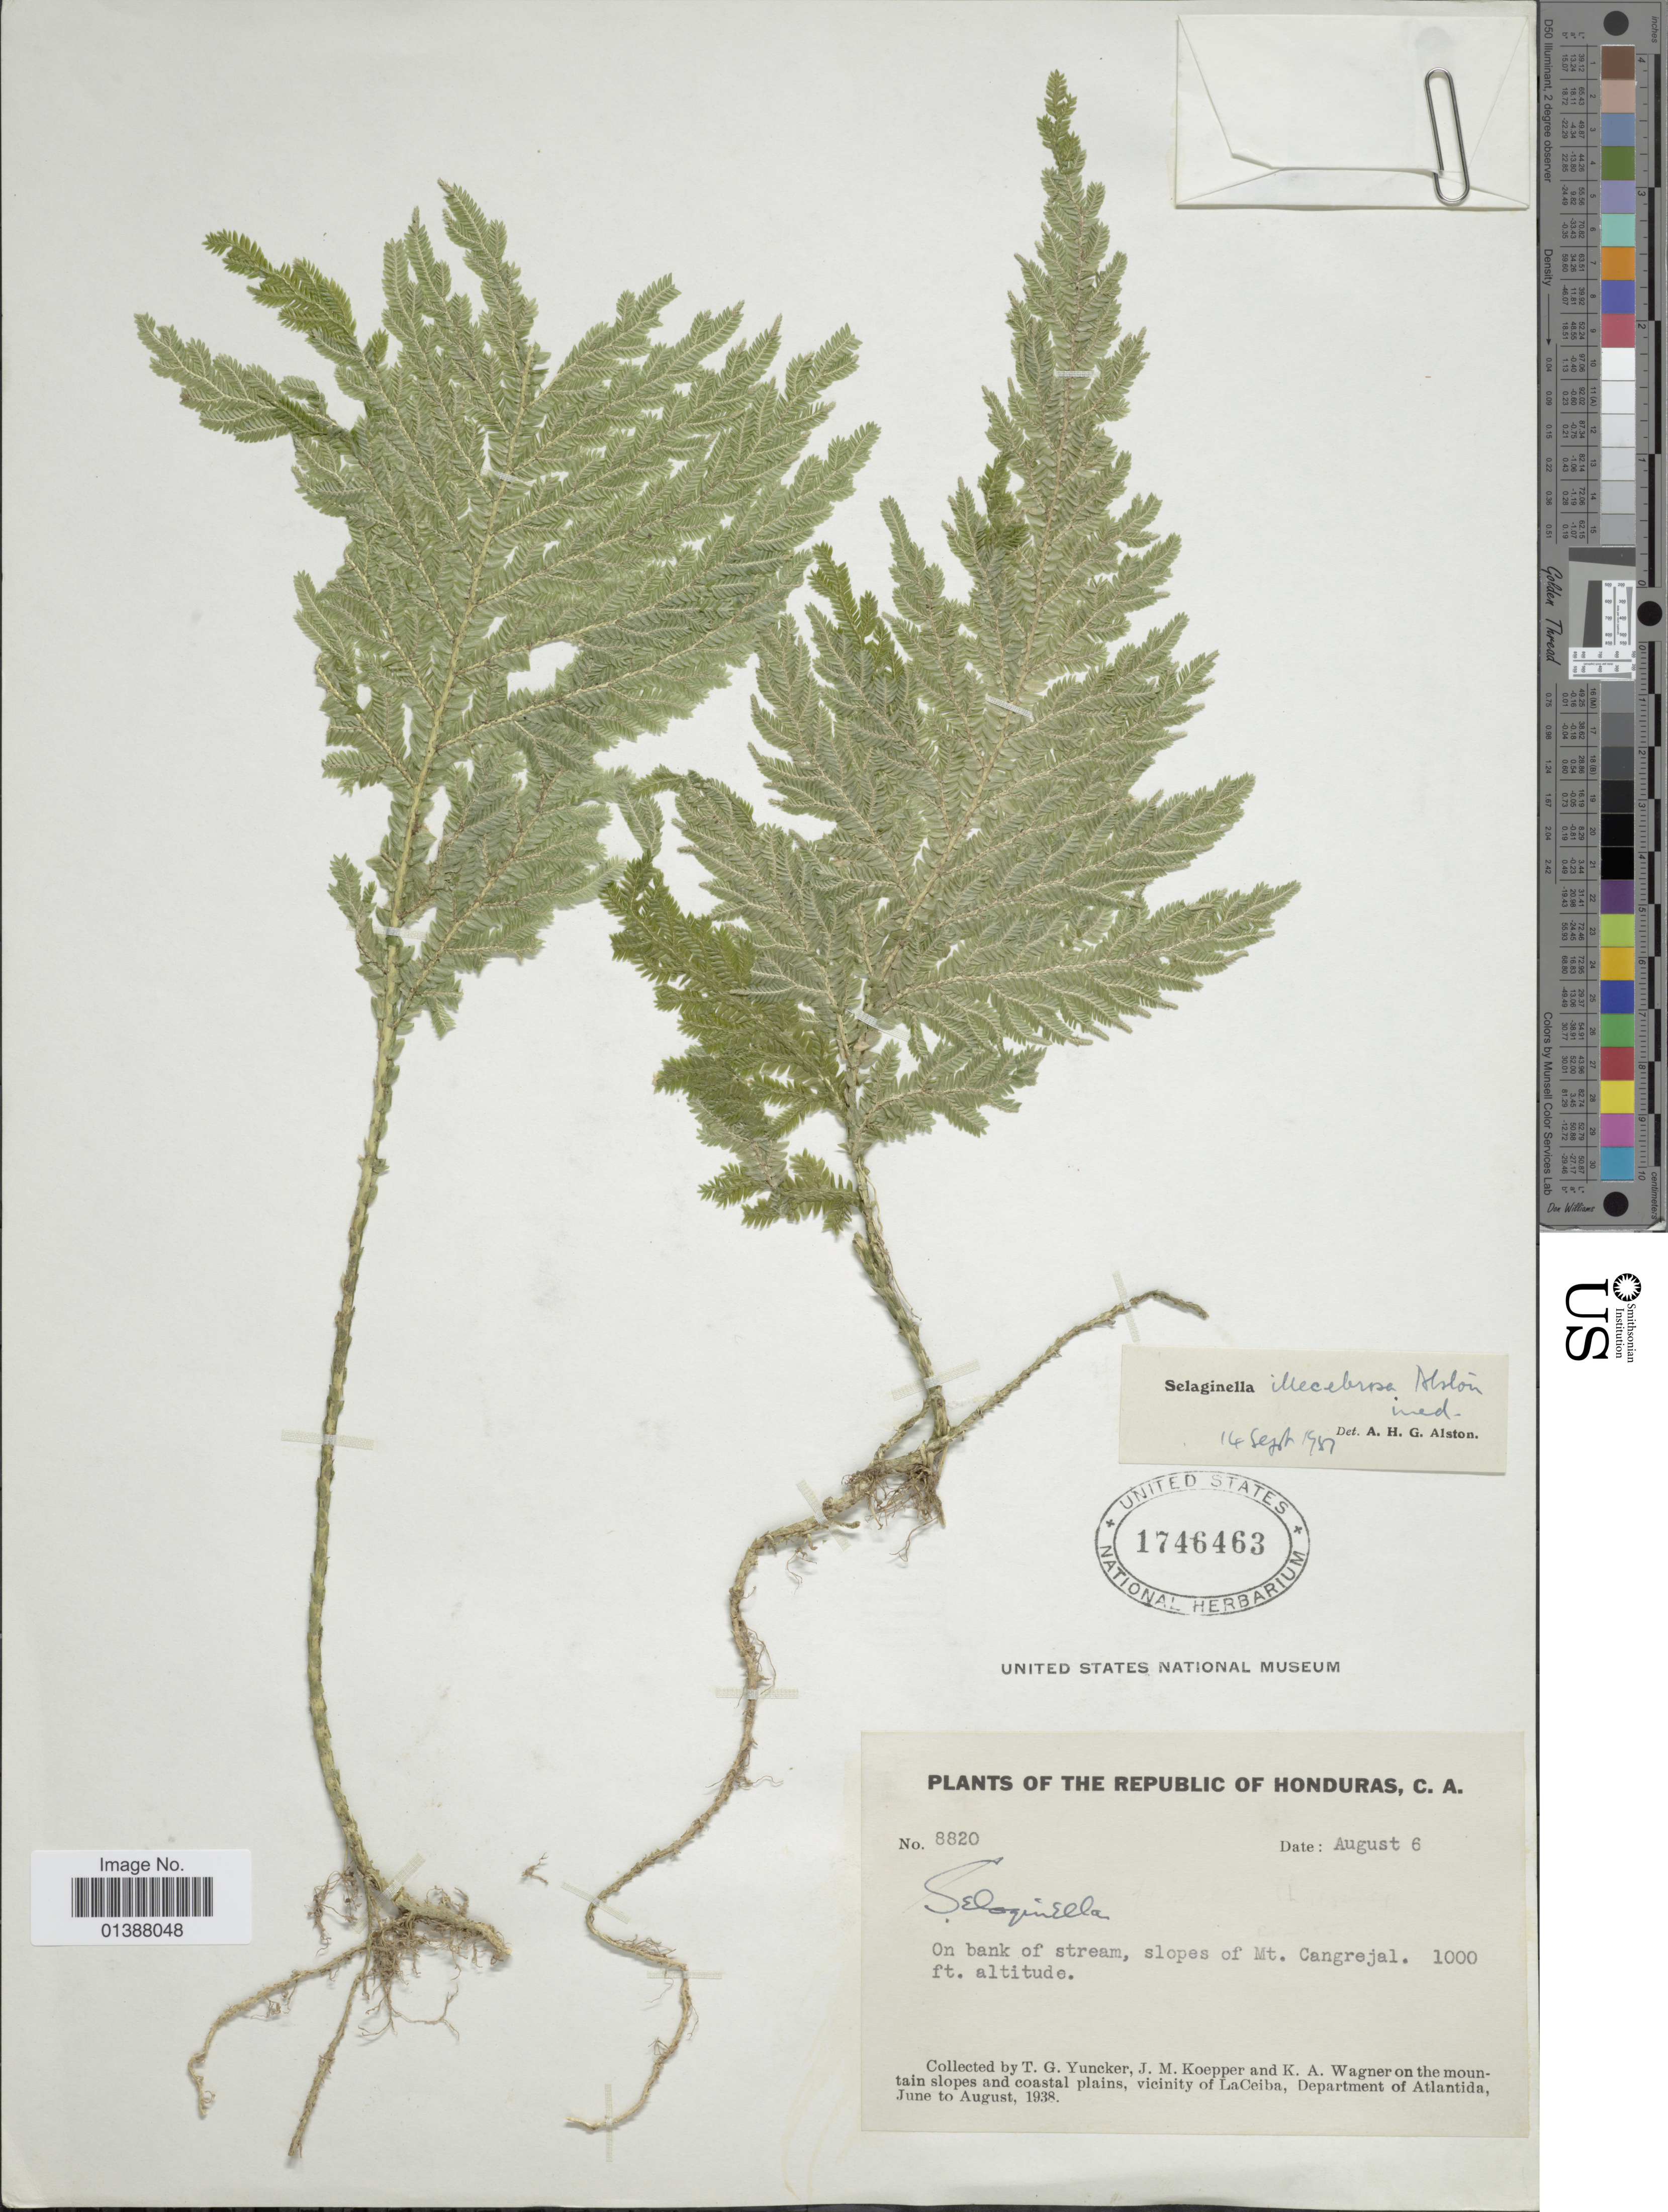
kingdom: Plantae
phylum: Tracheophyta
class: Lycopodiopsida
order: Selaginellales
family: Selaginellaceae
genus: Selaginella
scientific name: Selaginella illecebrosa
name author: Alston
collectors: T. G. Yuncker, J. M. Koepper & K. A. Wagner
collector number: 8820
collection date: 1938-08-06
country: Honduras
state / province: Atlántida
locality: Slopes of Mt. Cangrejal, The Republic of Honduras, C.A., on the mountain slopes and coastal plains, vicinity of LaCeiba,Department of Atlandia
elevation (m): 305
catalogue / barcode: US 1746463